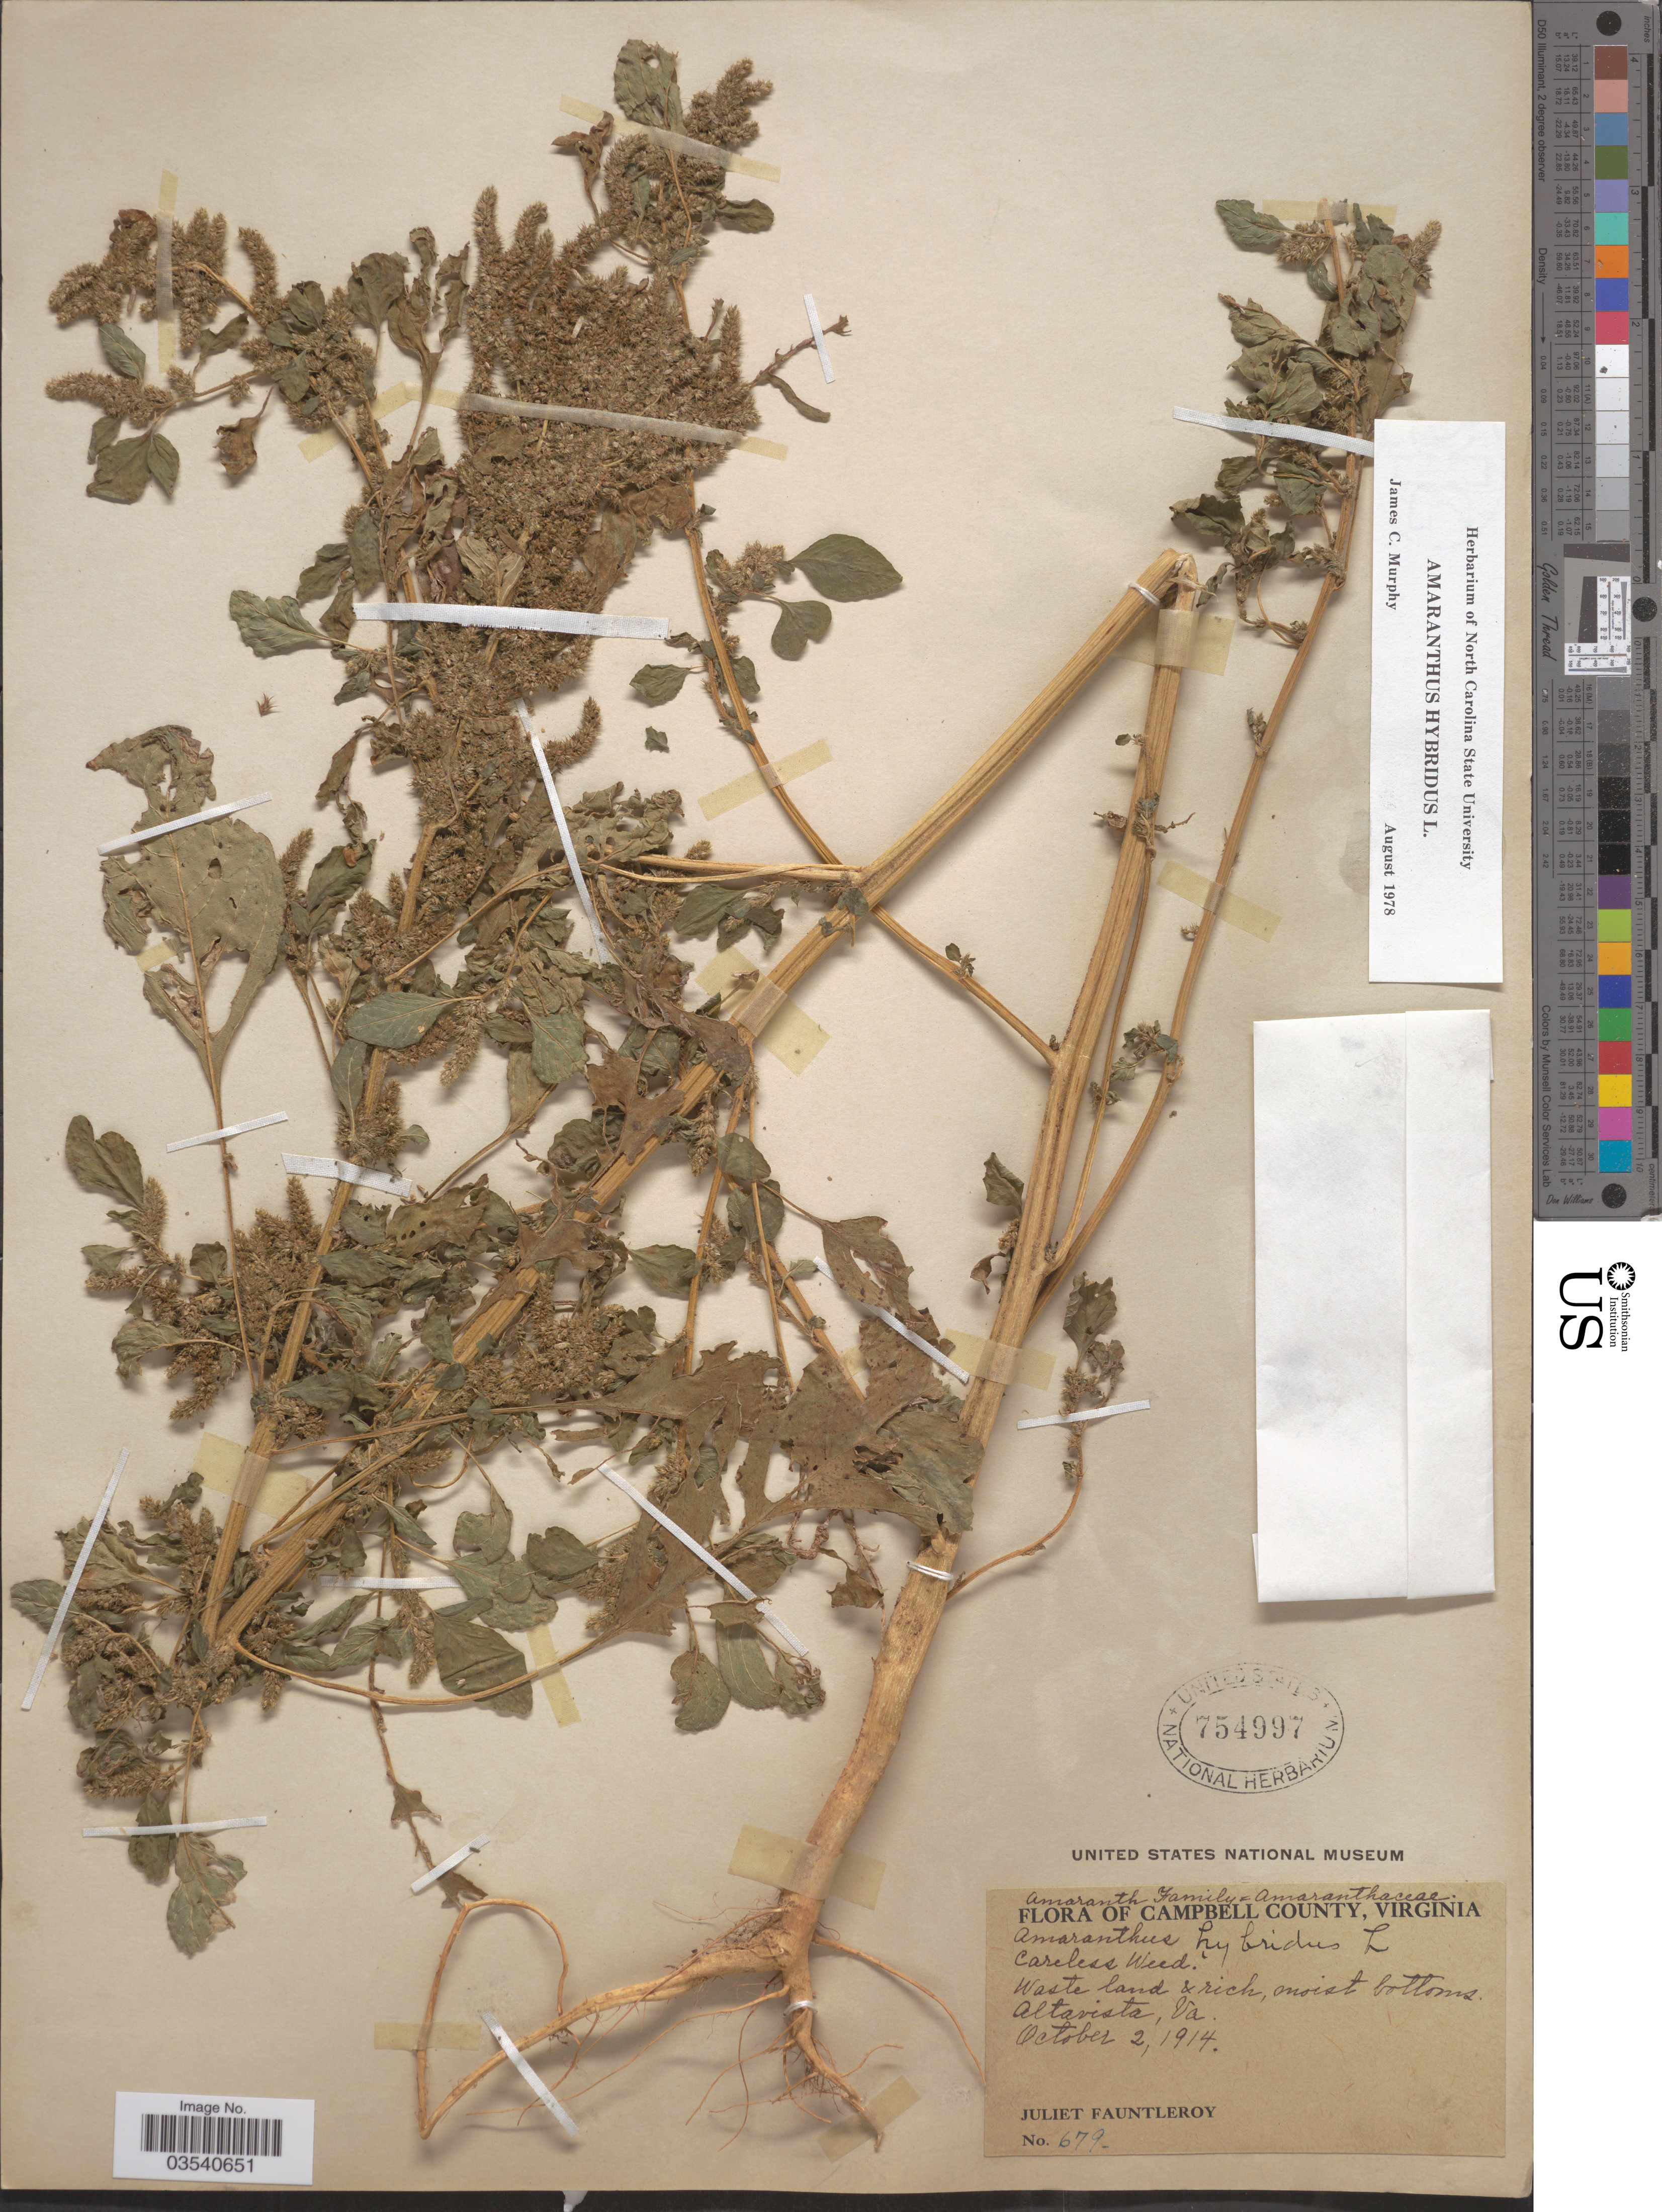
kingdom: Plantae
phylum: Tracheophyta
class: Magnoliopsida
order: Caryophyllales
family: Amaranthaceae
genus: Amaranthus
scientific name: Amaranthus hybridus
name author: L.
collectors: J. Fauntleroy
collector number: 679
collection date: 1914-10-02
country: United States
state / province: Virginia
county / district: Campbell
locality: Campbell County. Altavista.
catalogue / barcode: US 754997